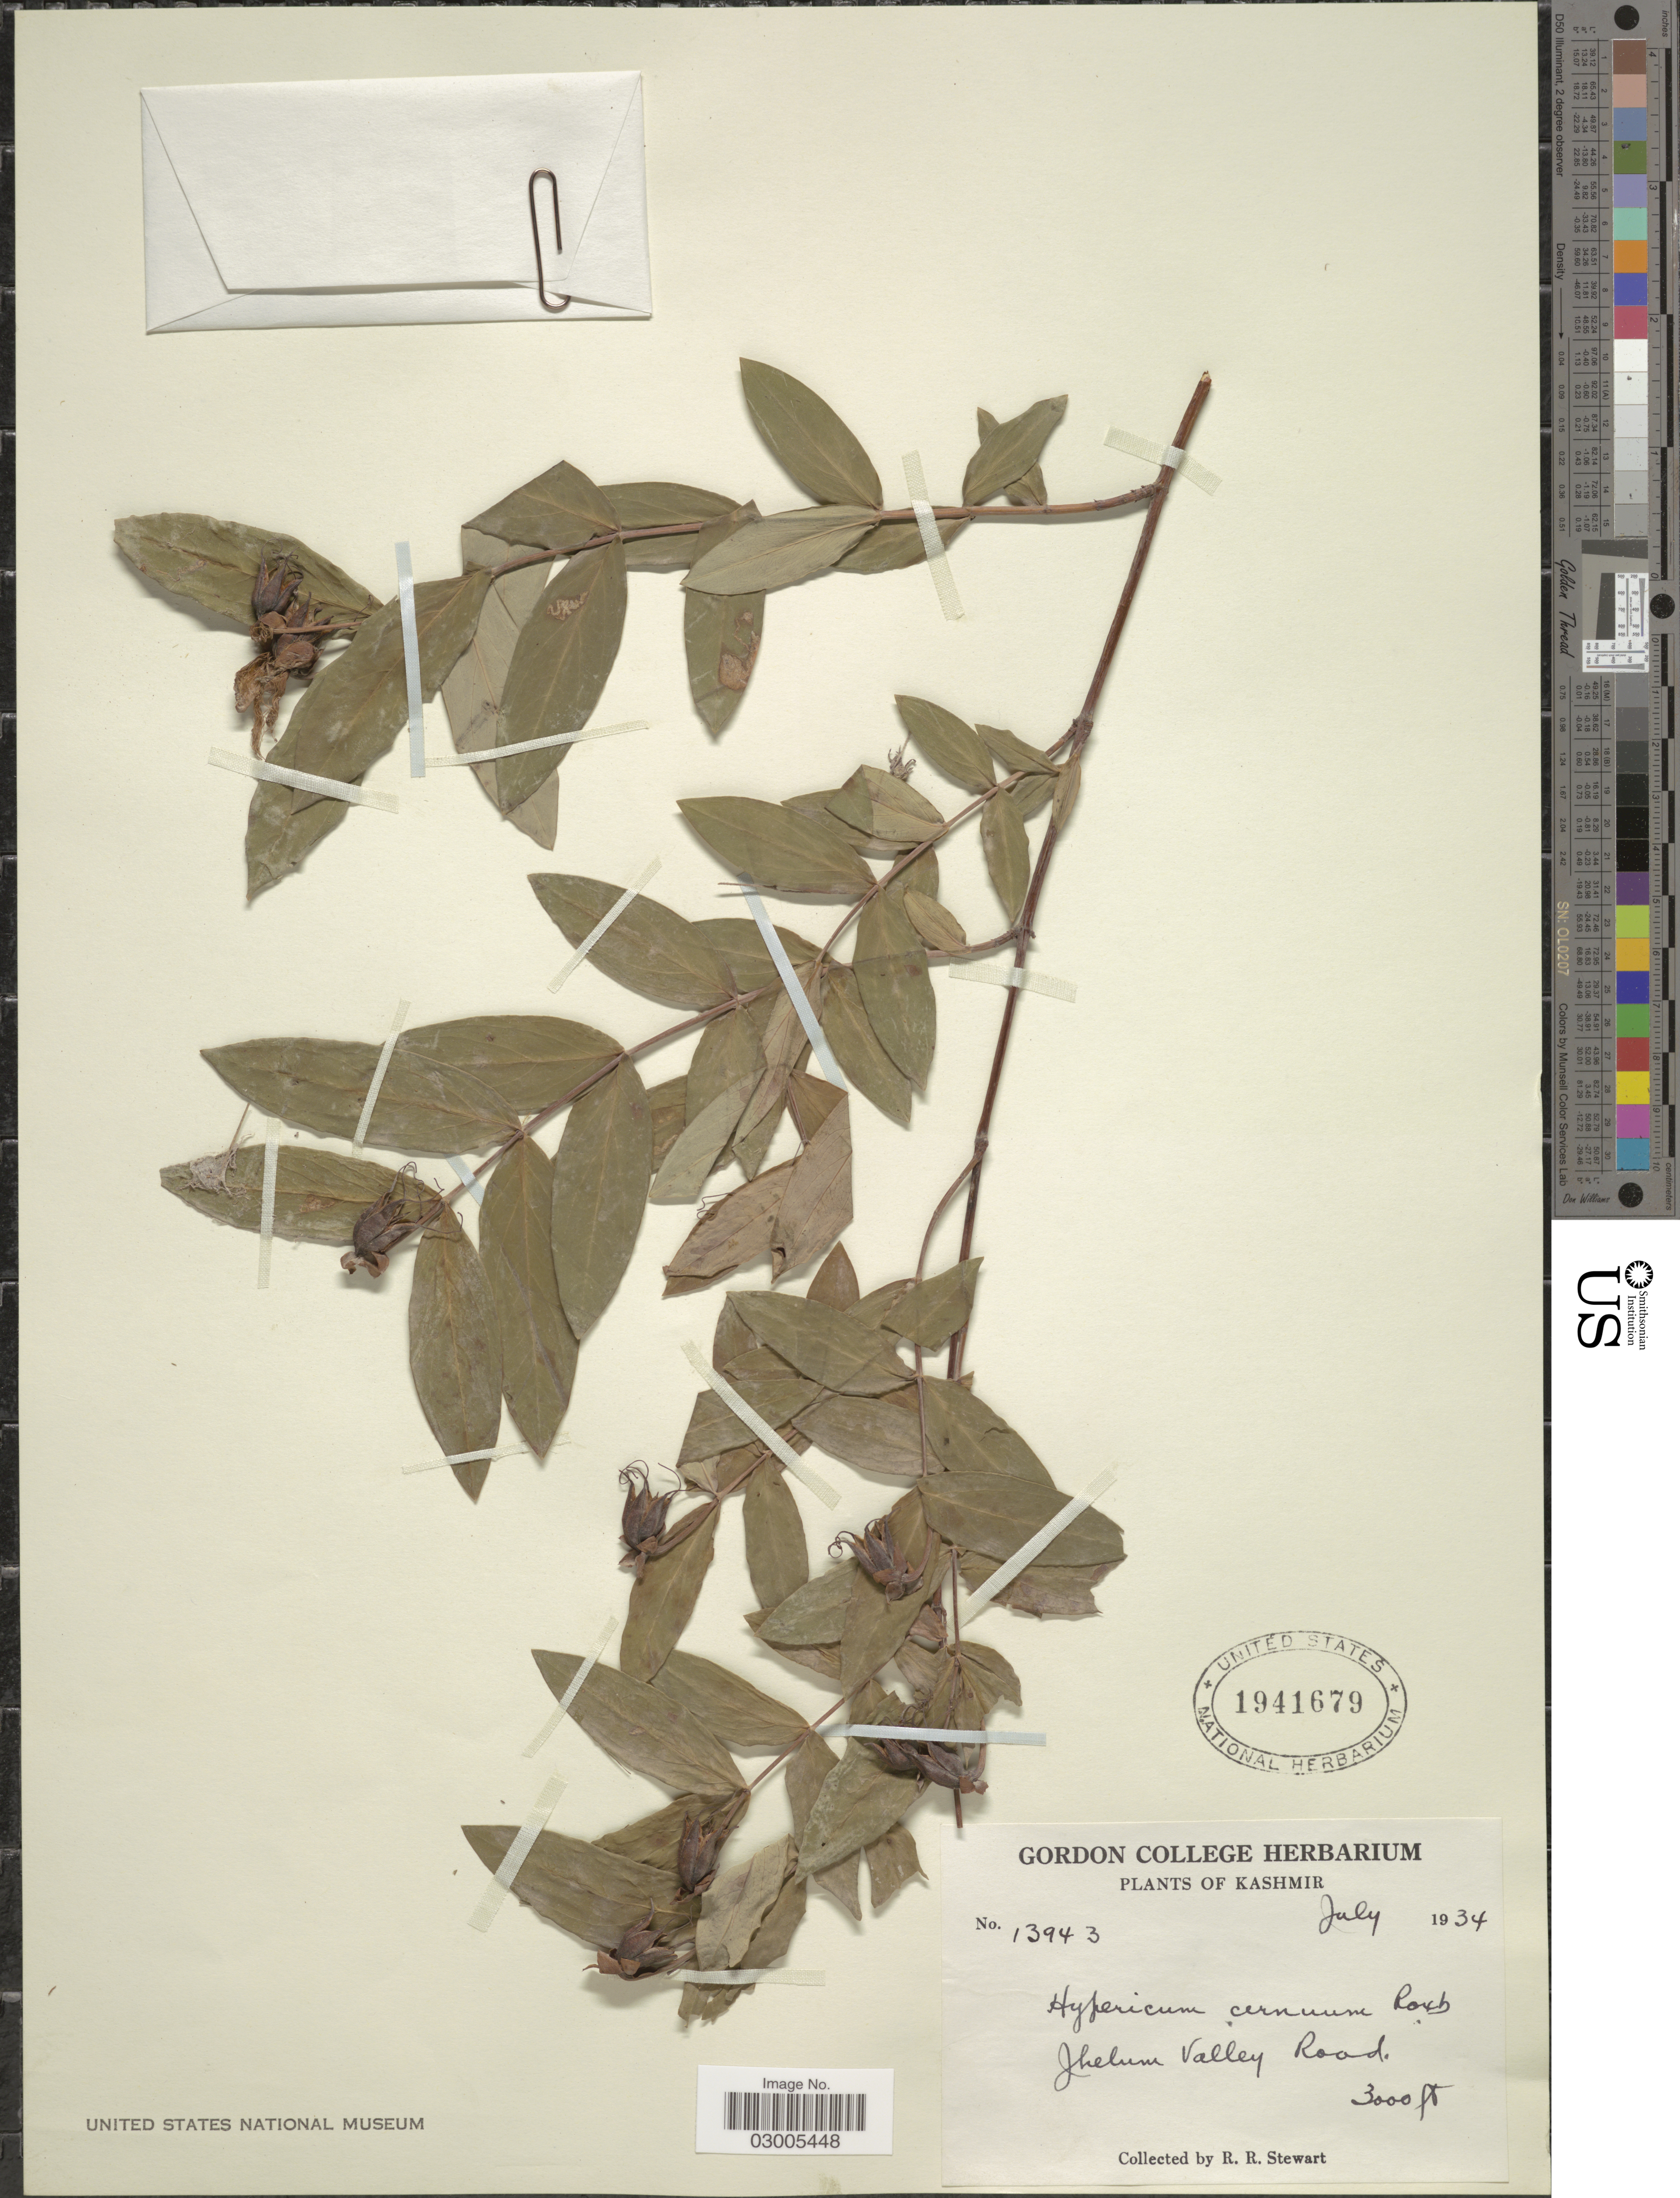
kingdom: Plantae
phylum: Tracheophyta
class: Magnoliopsida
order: Malpighiales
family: Hypericaceae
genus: Hypericum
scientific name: Hypericum oblongifolium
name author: Choisy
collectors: R. Stewart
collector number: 13943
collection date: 1934-07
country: India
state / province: Jammu and Kashmir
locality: Kashmir. Jhelum Valley Road.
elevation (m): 914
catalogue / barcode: US 1941679